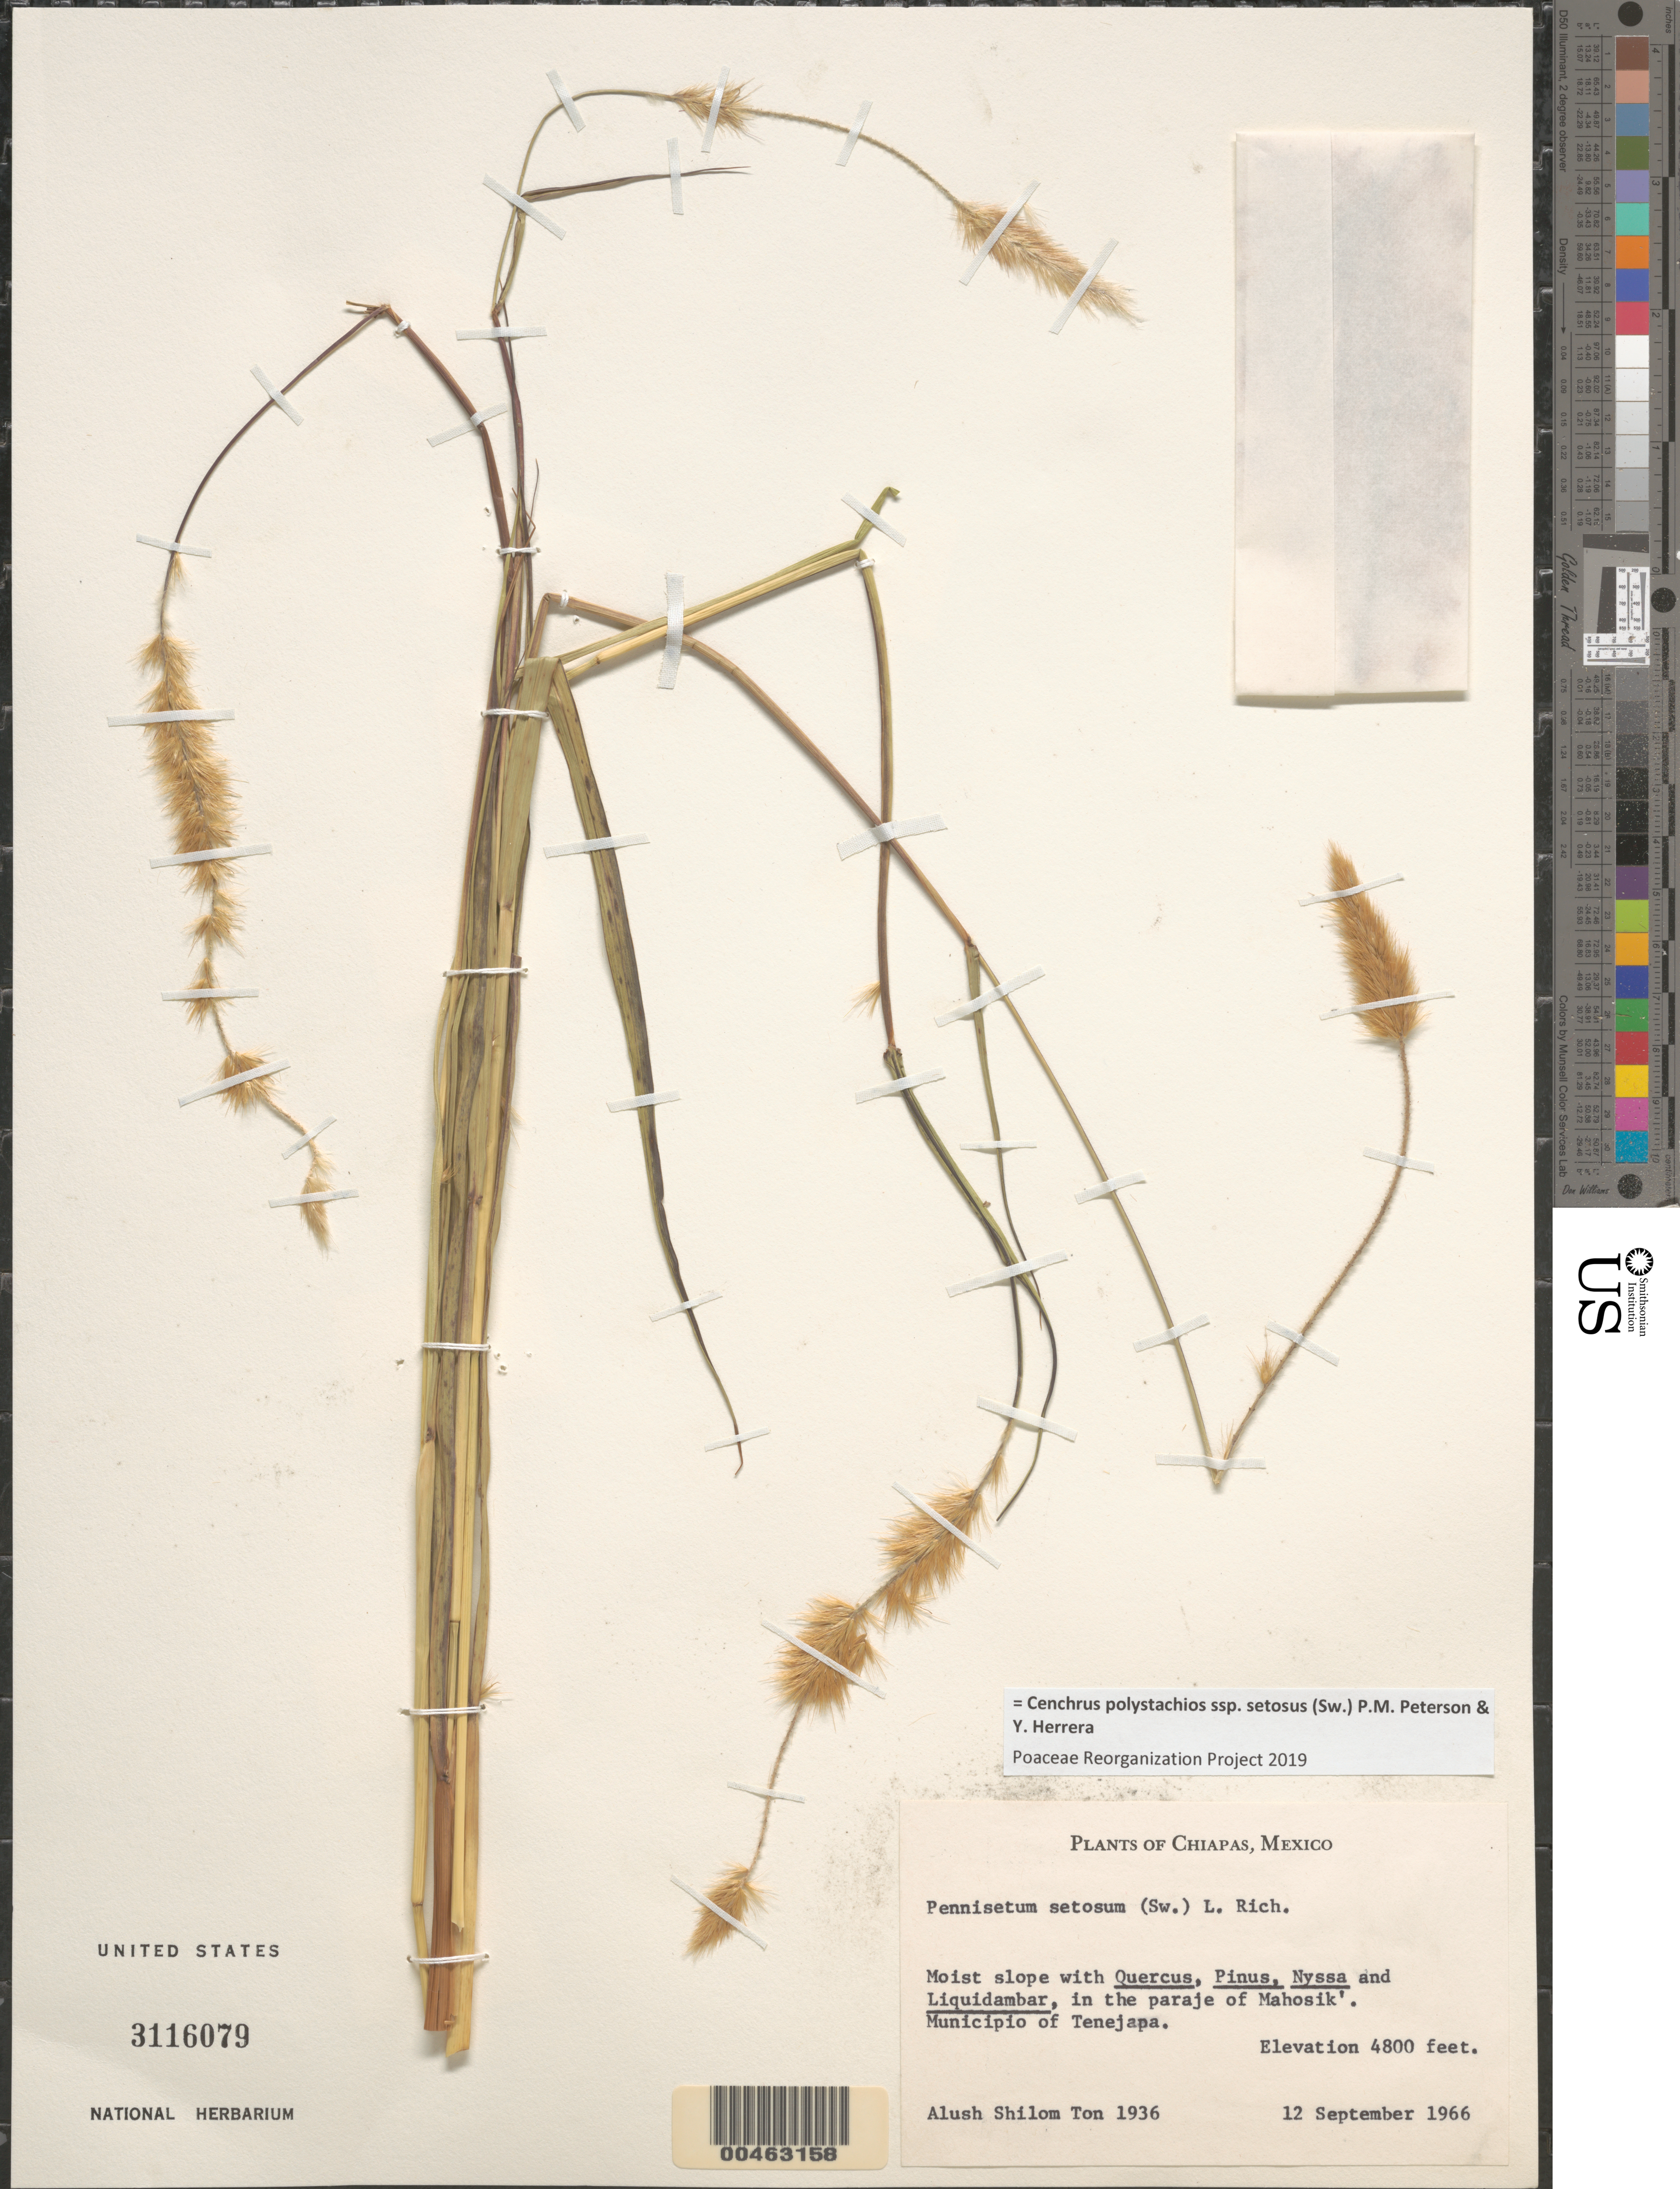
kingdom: Plantae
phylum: Tracheophyta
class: Liliopsida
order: Poales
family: Poaceae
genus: Cenchrus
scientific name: Cenchrus polystachios subsp. setosus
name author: (Sw.) P.M. Peterson & Y. Herrera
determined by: Poaceae Reorganization Project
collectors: A. S. Ton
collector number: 1936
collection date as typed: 12 Sep 1966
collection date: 1966-09-12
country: Mexico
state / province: Chiapas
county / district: Tenejapa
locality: In the paraje of Mahosik'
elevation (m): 1463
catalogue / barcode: US 3116079